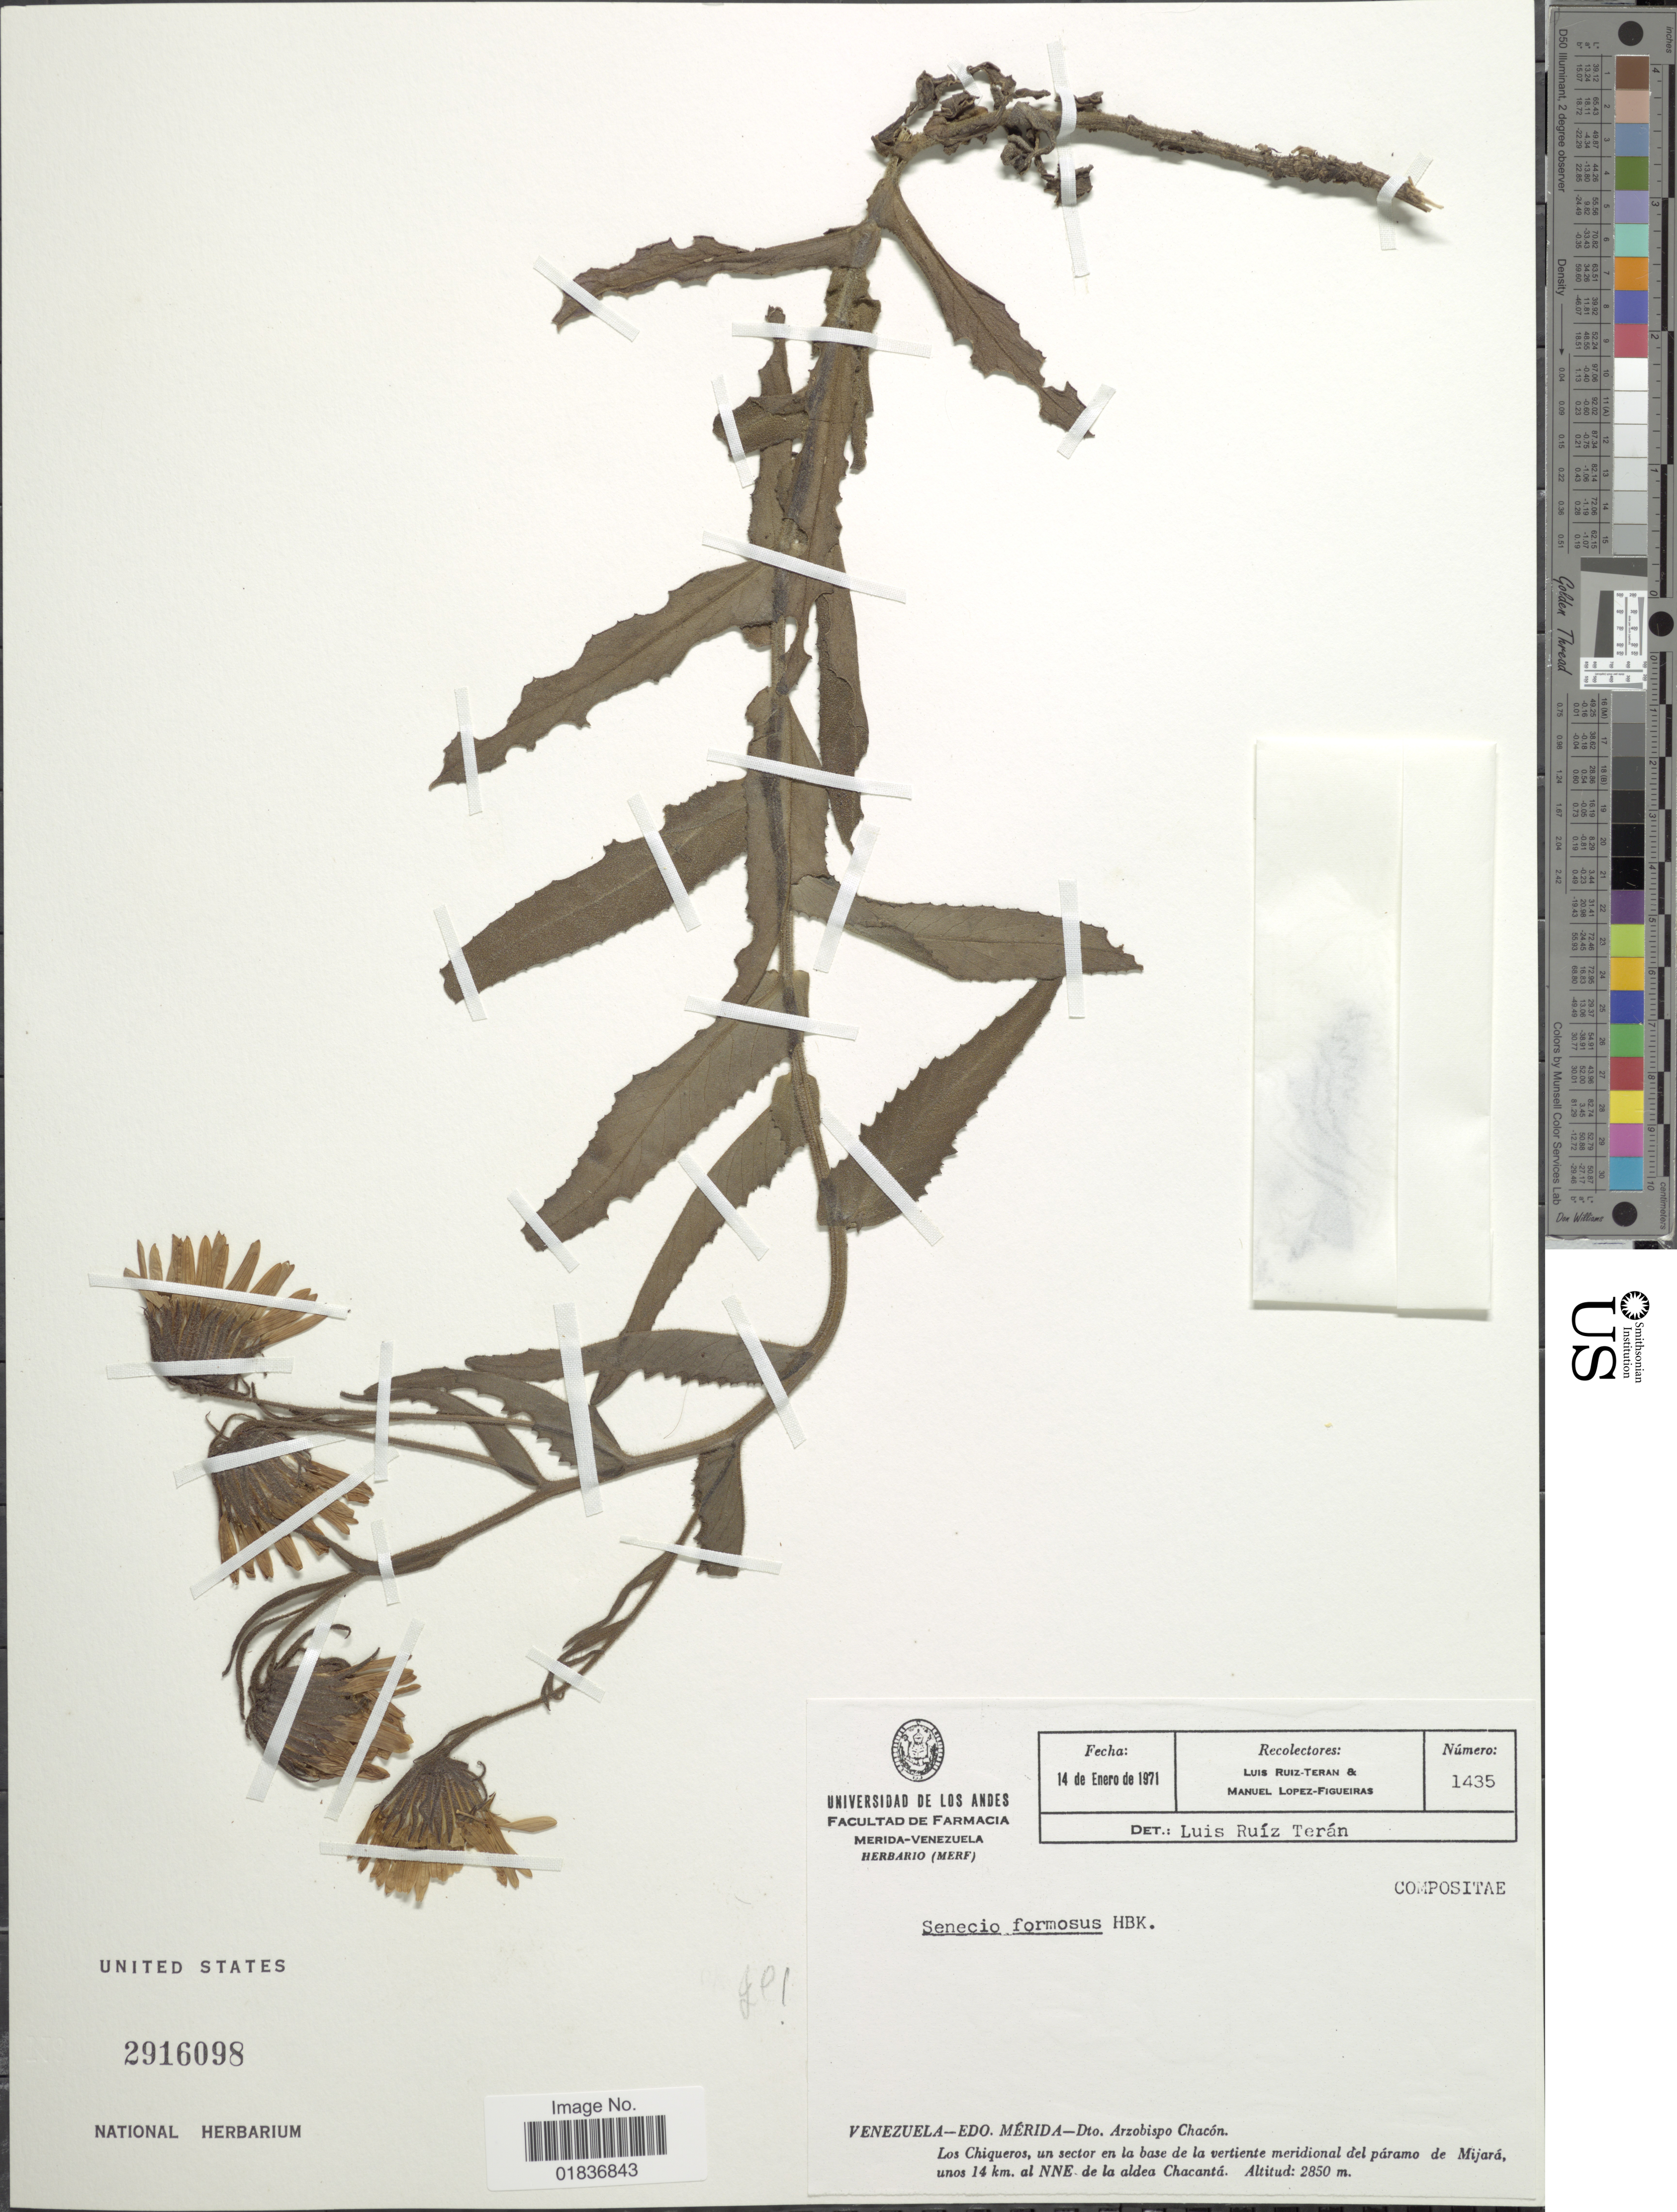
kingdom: Plantae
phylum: Tracheophyta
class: Magnoliopsida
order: Asterales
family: Asteraceae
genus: Senecio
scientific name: Senecio wedglacialis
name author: Cuatrec.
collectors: L. E. Ruíz-Terán & S. López-Palacios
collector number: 1435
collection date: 1971-01-14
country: Venezuela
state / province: Mérida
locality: Edo. Merida-Dto. Arzobispo Chacon. Los Chiqueros, un sector en la base de la vertiente meridional del paramo de Mijara, unos 14 km. al NNE de la aldea Chacanta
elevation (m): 2850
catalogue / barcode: US 2916098